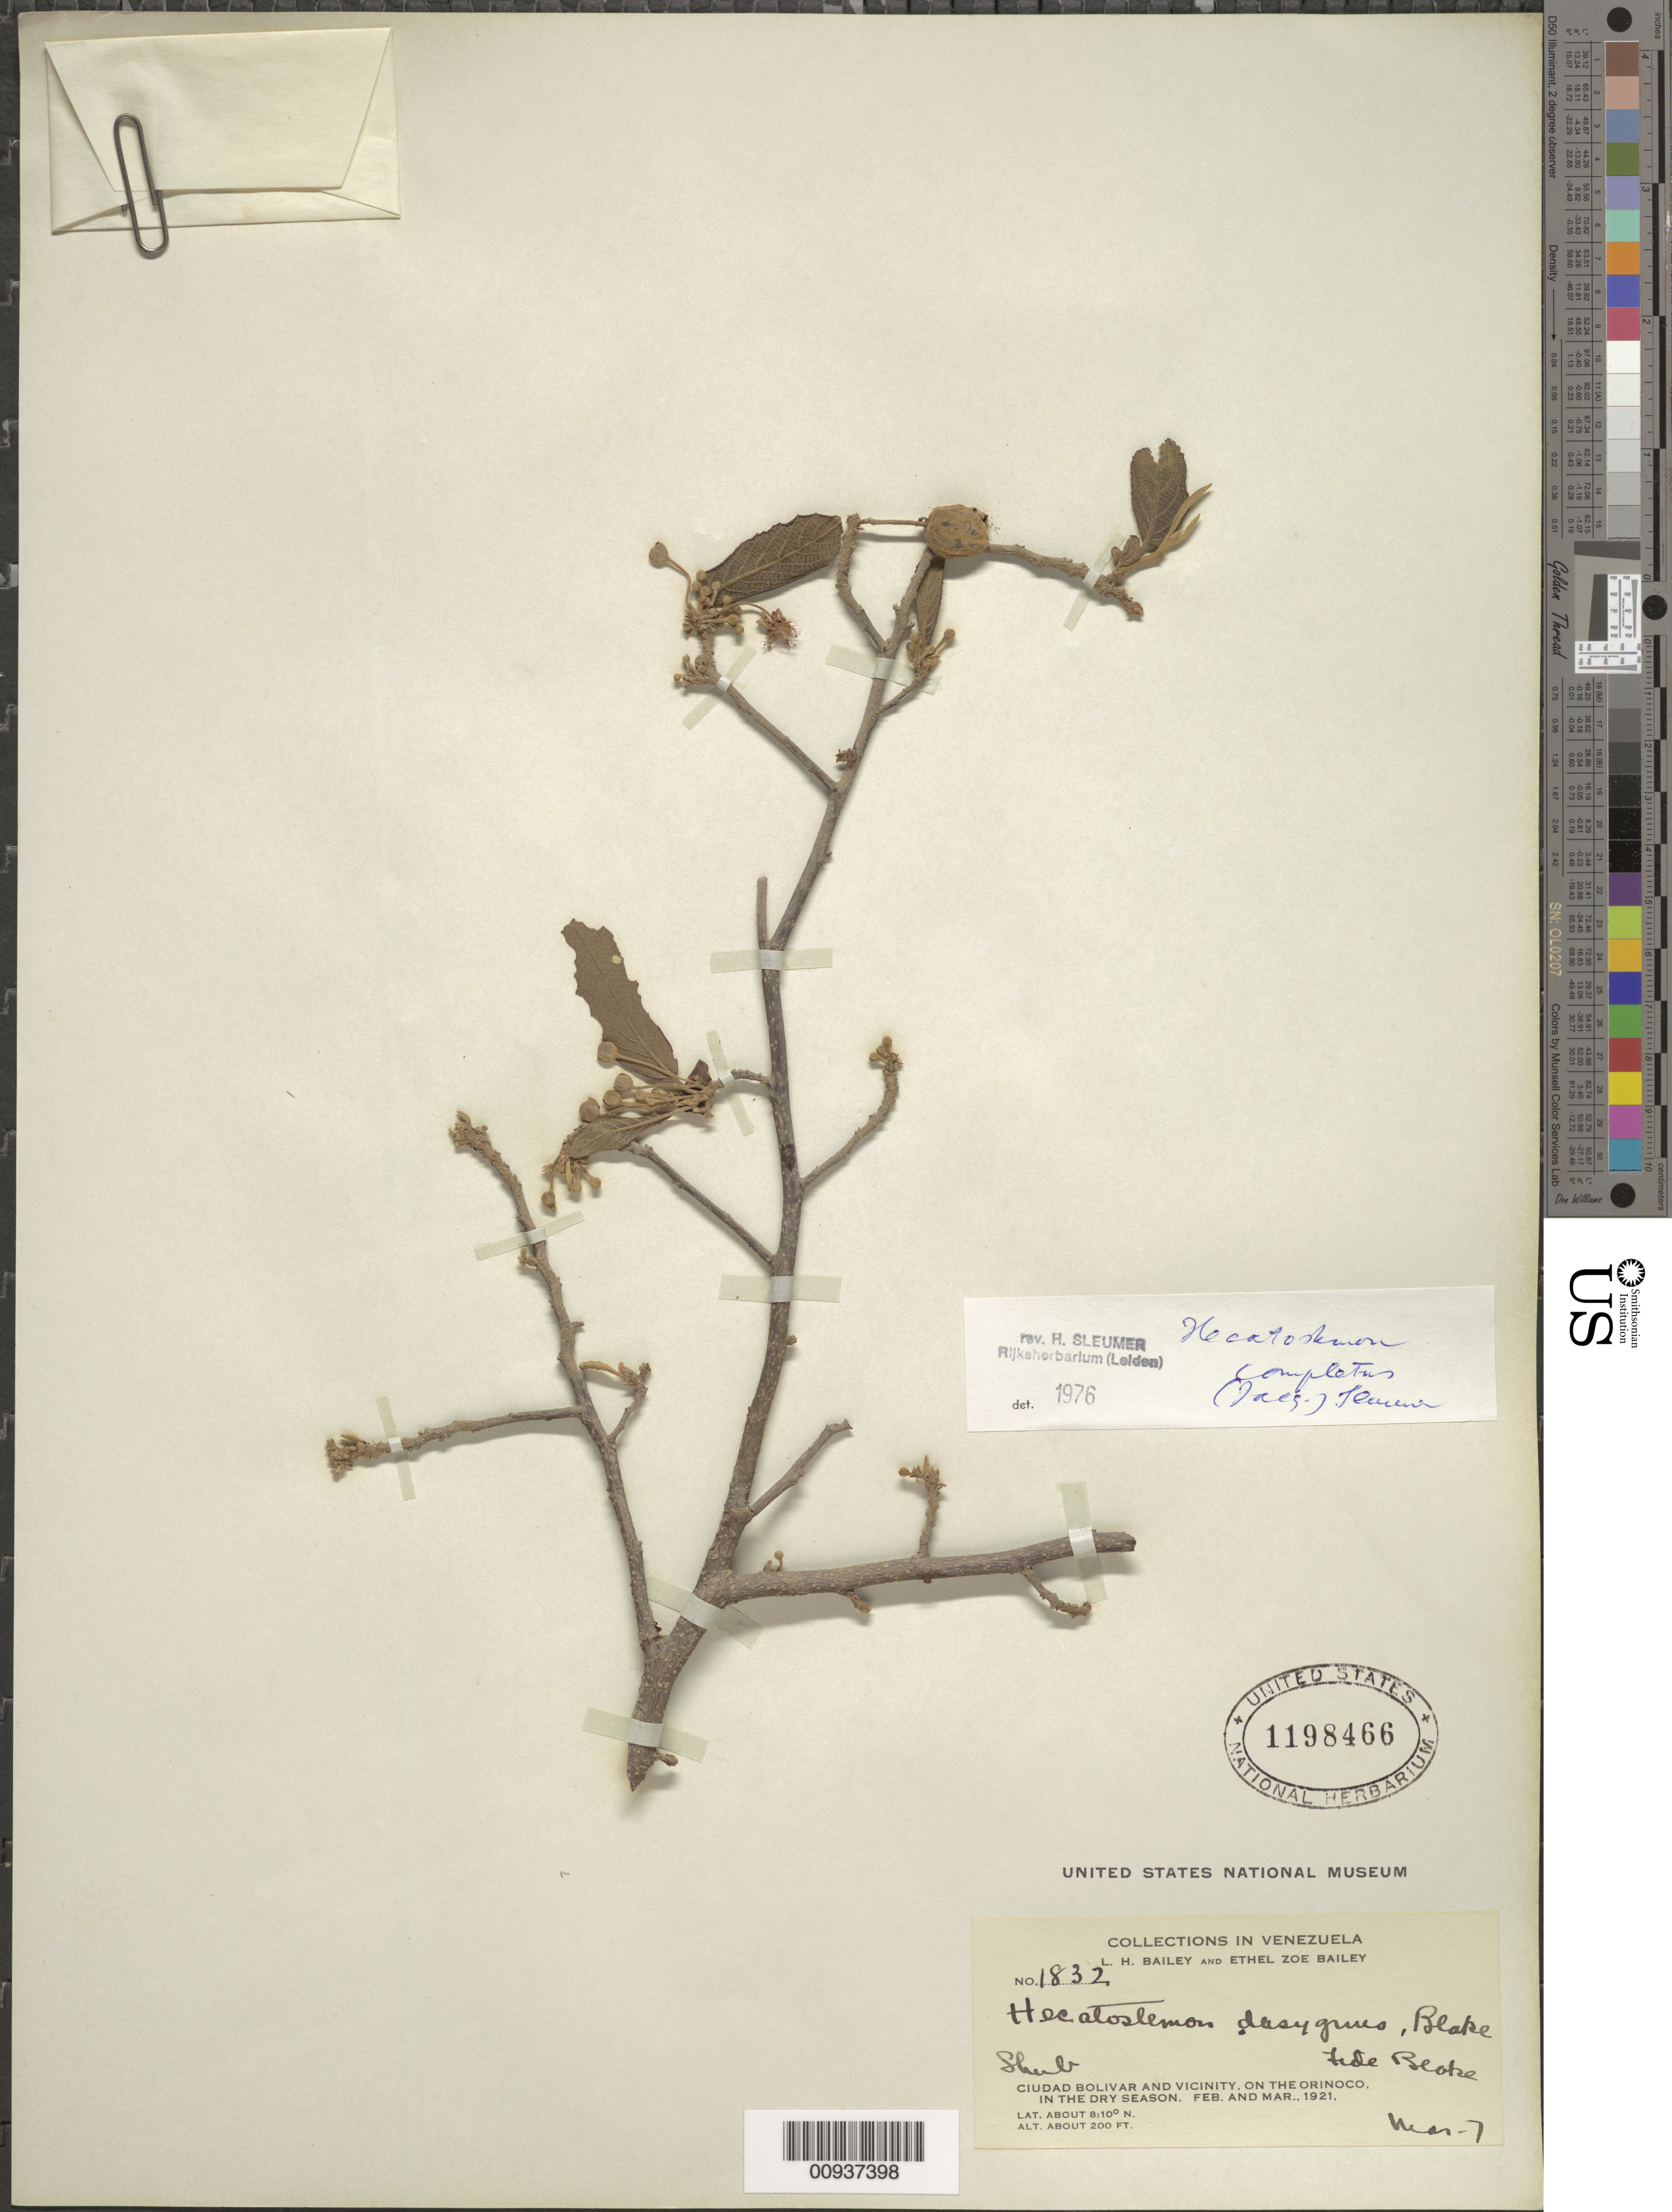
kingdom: Plantae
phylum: Tracheophyta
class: Magnoliopsida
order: Malpighiales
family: Salicaceae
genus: Casearia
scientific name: Casearia completa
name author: (Jacq.) T. Samar. & M.H. Alford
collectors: L. H. Bailey & E. Z. Bailey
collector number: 1832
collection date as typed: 7-Mar-21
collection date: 1921-03-07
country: Venezuela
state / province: Bolívar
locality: Ciudad Bolívar and vicinity, Orinoco R.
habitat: Dry season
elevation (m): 61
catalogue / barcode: US 1198466